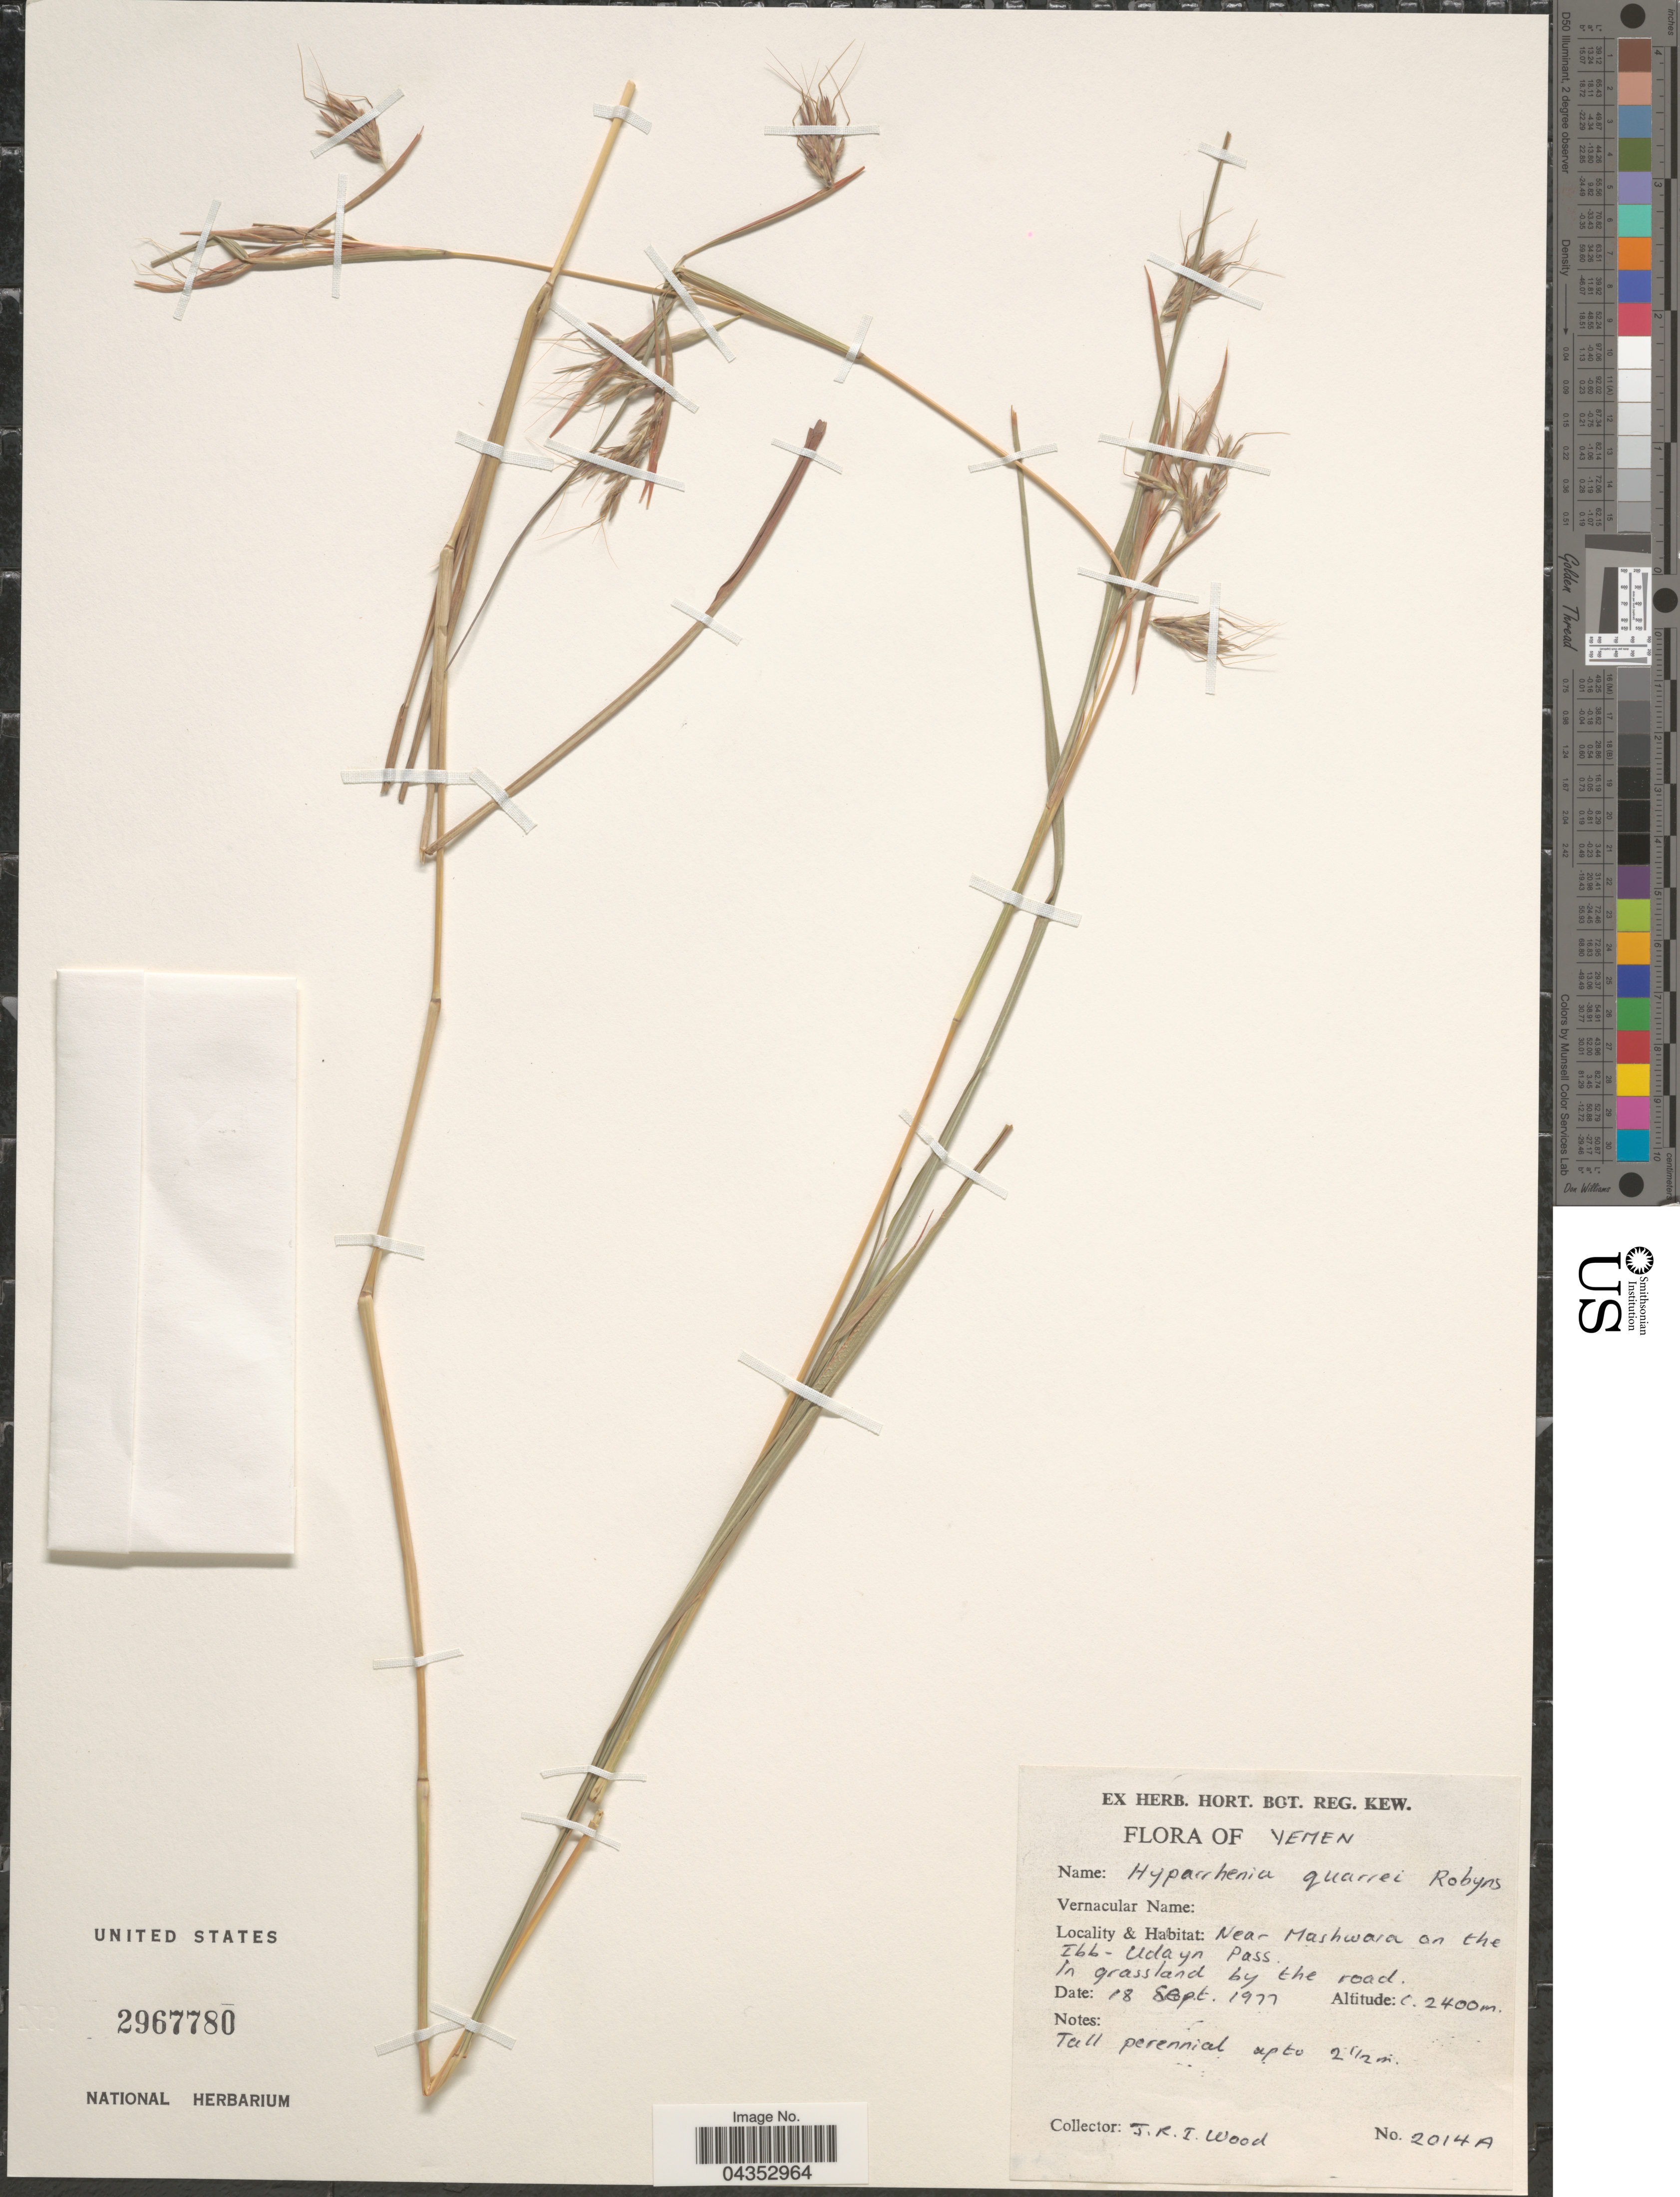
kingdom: Plantae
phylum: Tracheophyta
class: Liliopsida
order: Poales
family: Poaceae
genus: Hyparrhenia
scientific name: Hyparrhenia quarrei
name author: Robyns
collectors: J. R. I. Wood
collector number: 2014A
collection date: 1977-09-18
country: Yemen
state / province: Ibb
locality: Near Mashwara on the Ibb-Udayn Pass. In grassland by the road.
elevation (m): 2400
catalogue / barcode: US 2967780